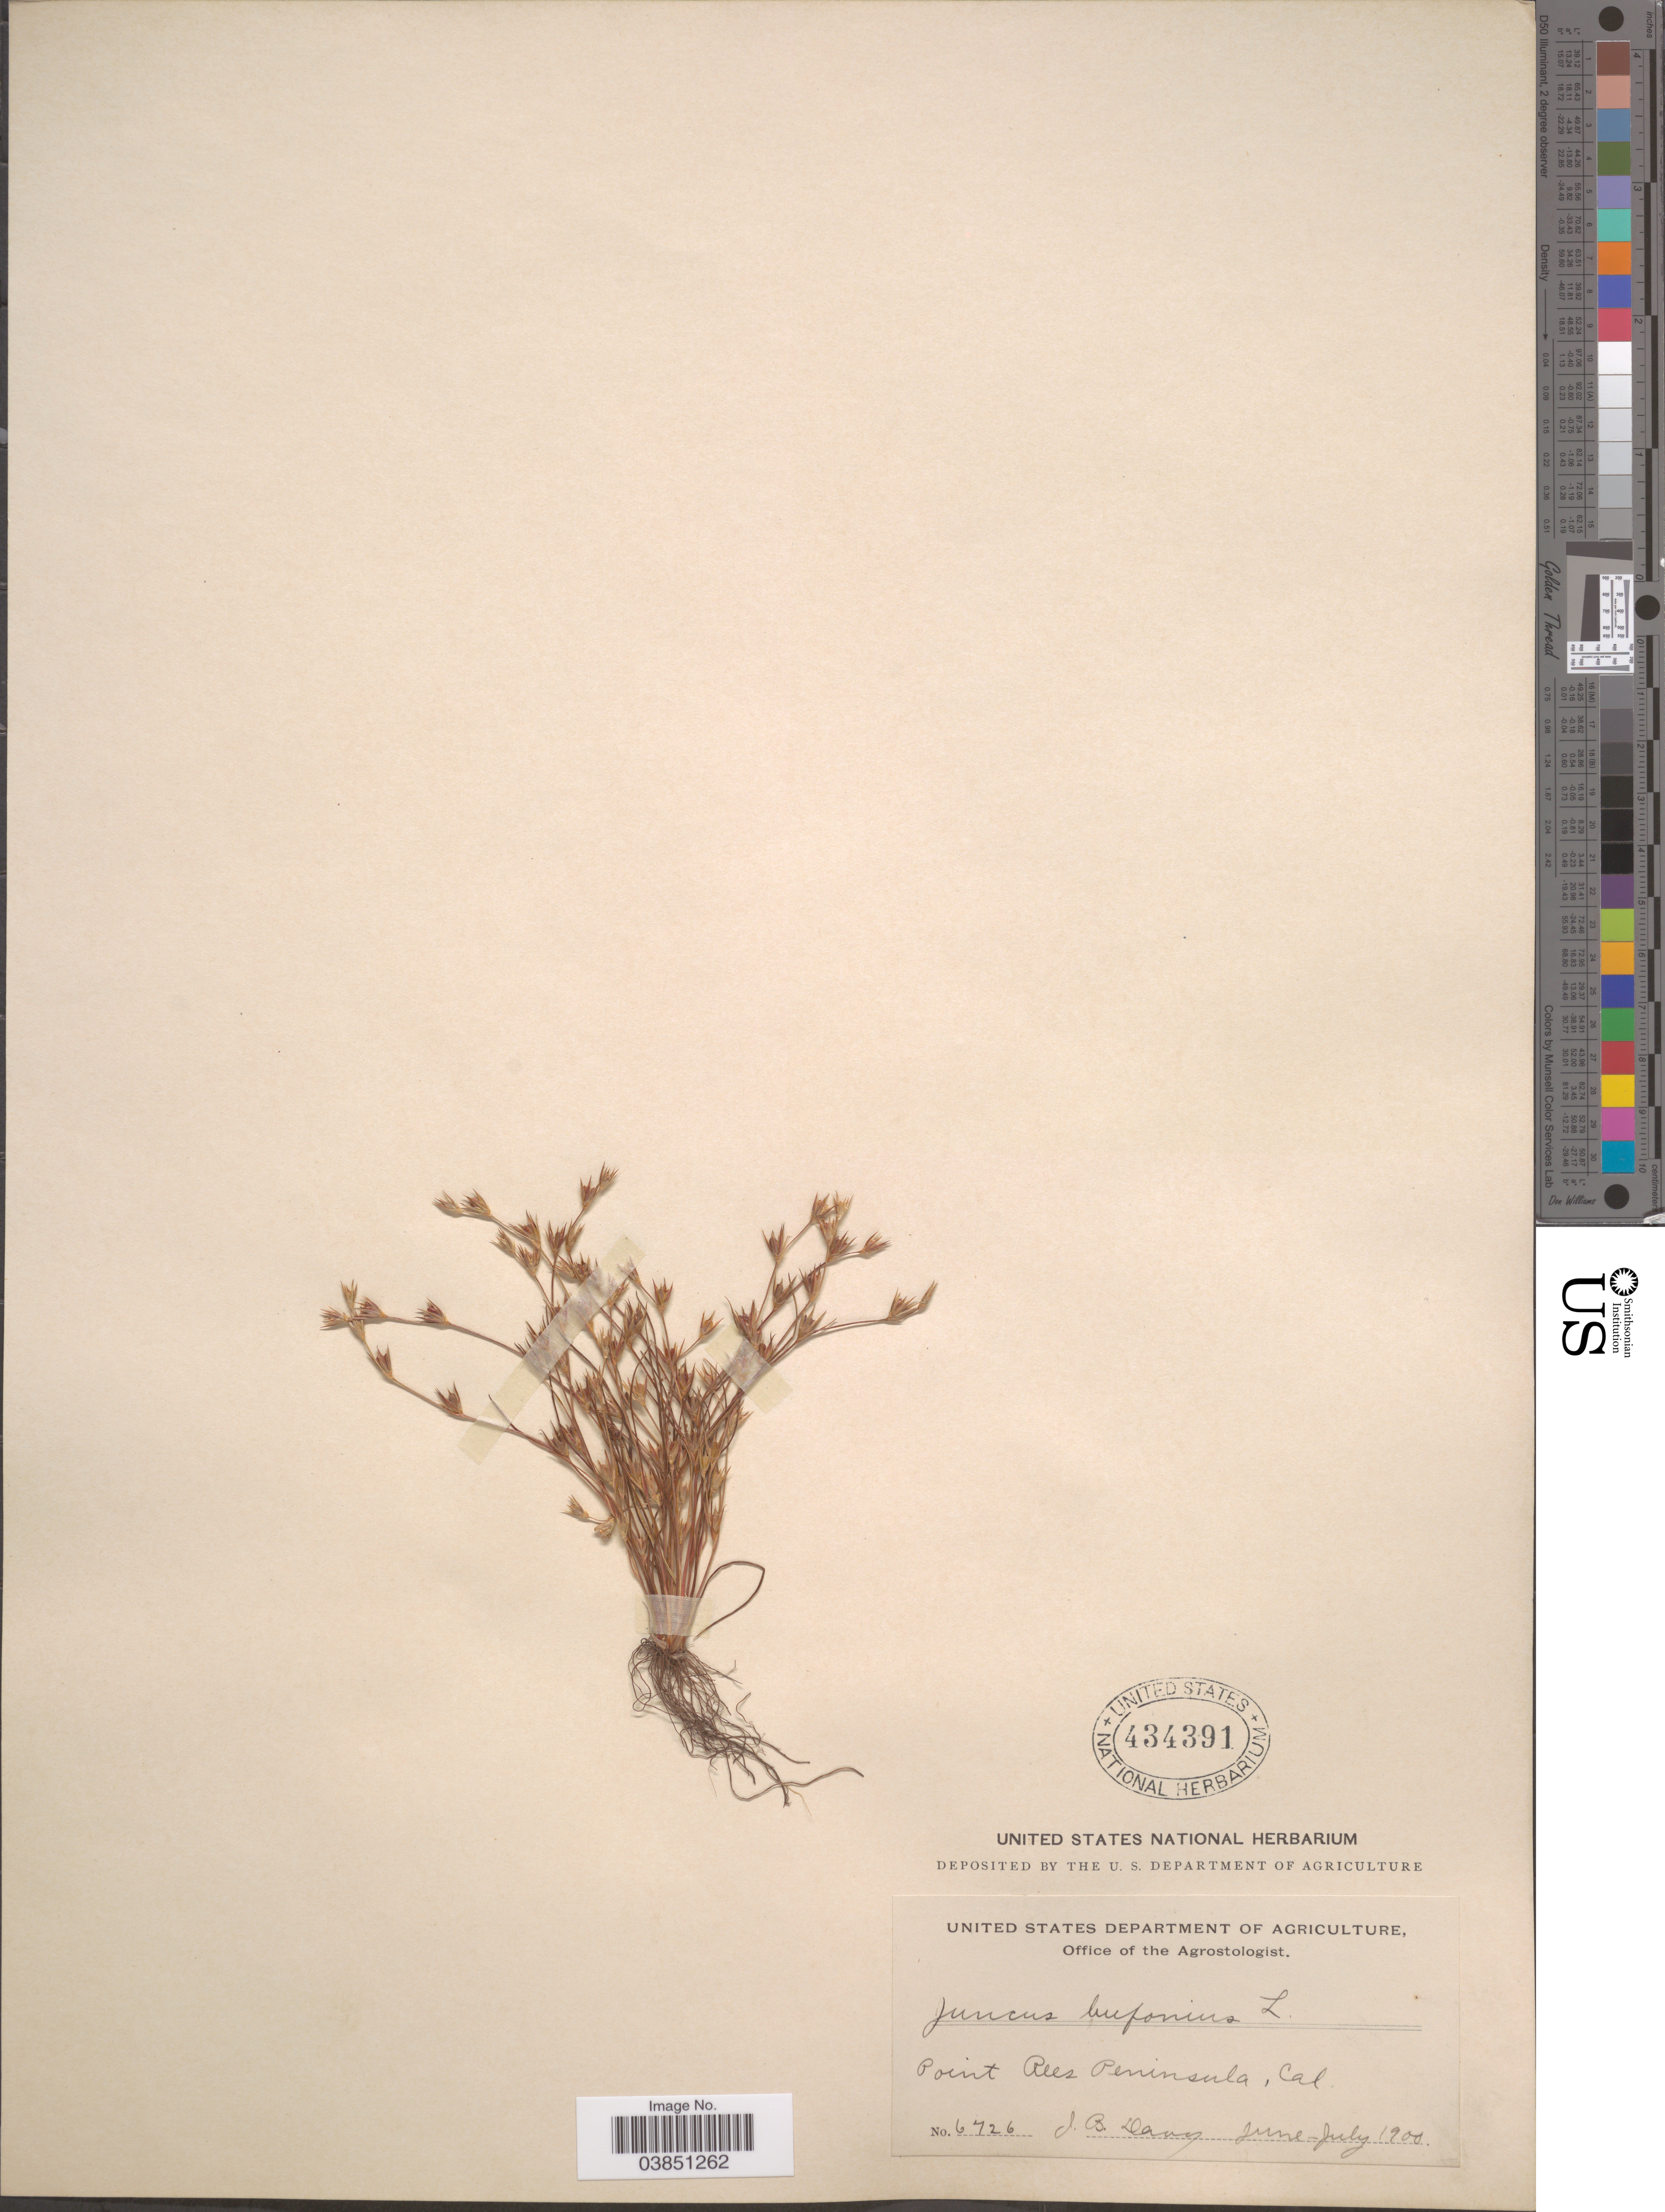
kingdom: Plantae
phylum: Tracheophyta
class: Liliopsida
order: Poales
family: Juncaceae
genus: Juncus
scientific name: Juncus bufonius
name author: L.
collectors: J. Burtt Davy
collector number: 6726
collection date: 1900-06/1900-07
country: United States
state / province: California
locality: Point Rees Peninsula.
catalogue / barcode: US 434391